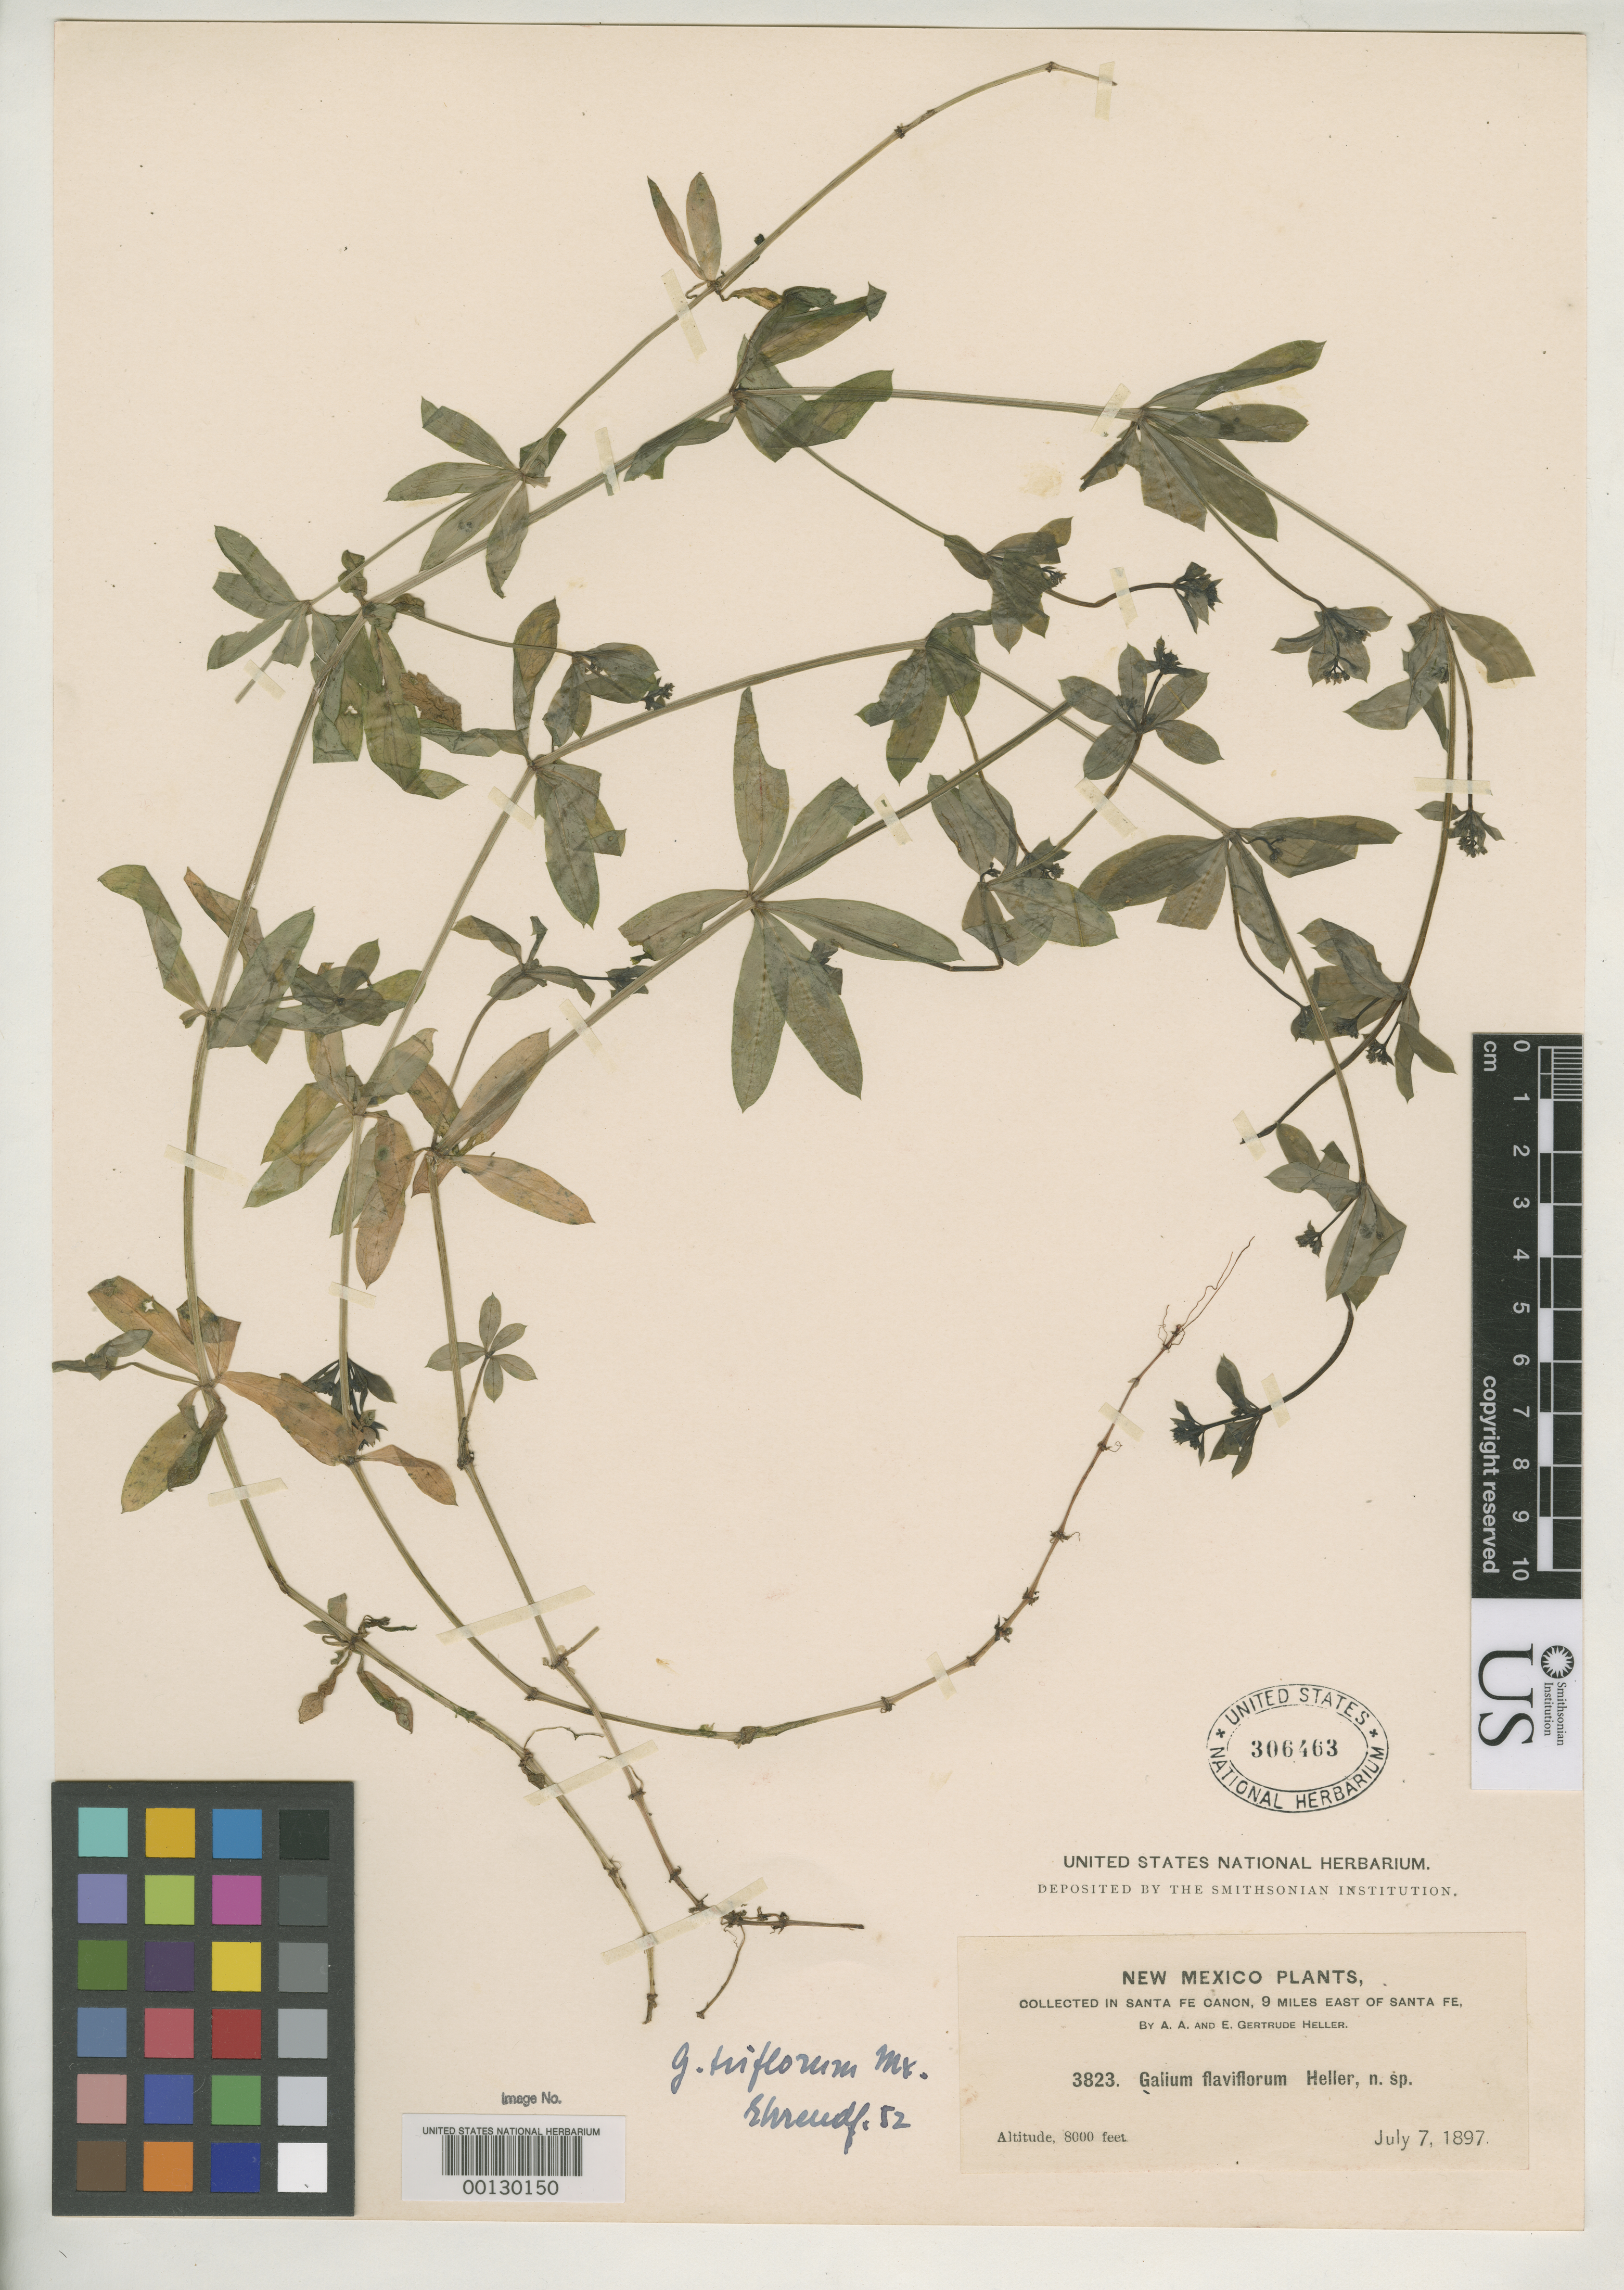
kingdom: Plantae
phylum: Tracheophyta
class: Magnoliopsida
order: Gentianales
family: Rubiaceae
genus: Galium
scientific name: Galium flaviflorum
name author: A. Heller in Rydb.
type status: Isosyntype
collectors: A. A. Heller & E. G. Heller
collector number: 3823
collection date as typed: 07 Jul 1897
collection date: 1897-07-07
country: United States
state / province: New Mexico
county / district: Santa Fe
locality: Santa Fe Canyon, 9 mi E of Santa Fe.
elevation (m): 2438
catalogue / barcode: US 306463